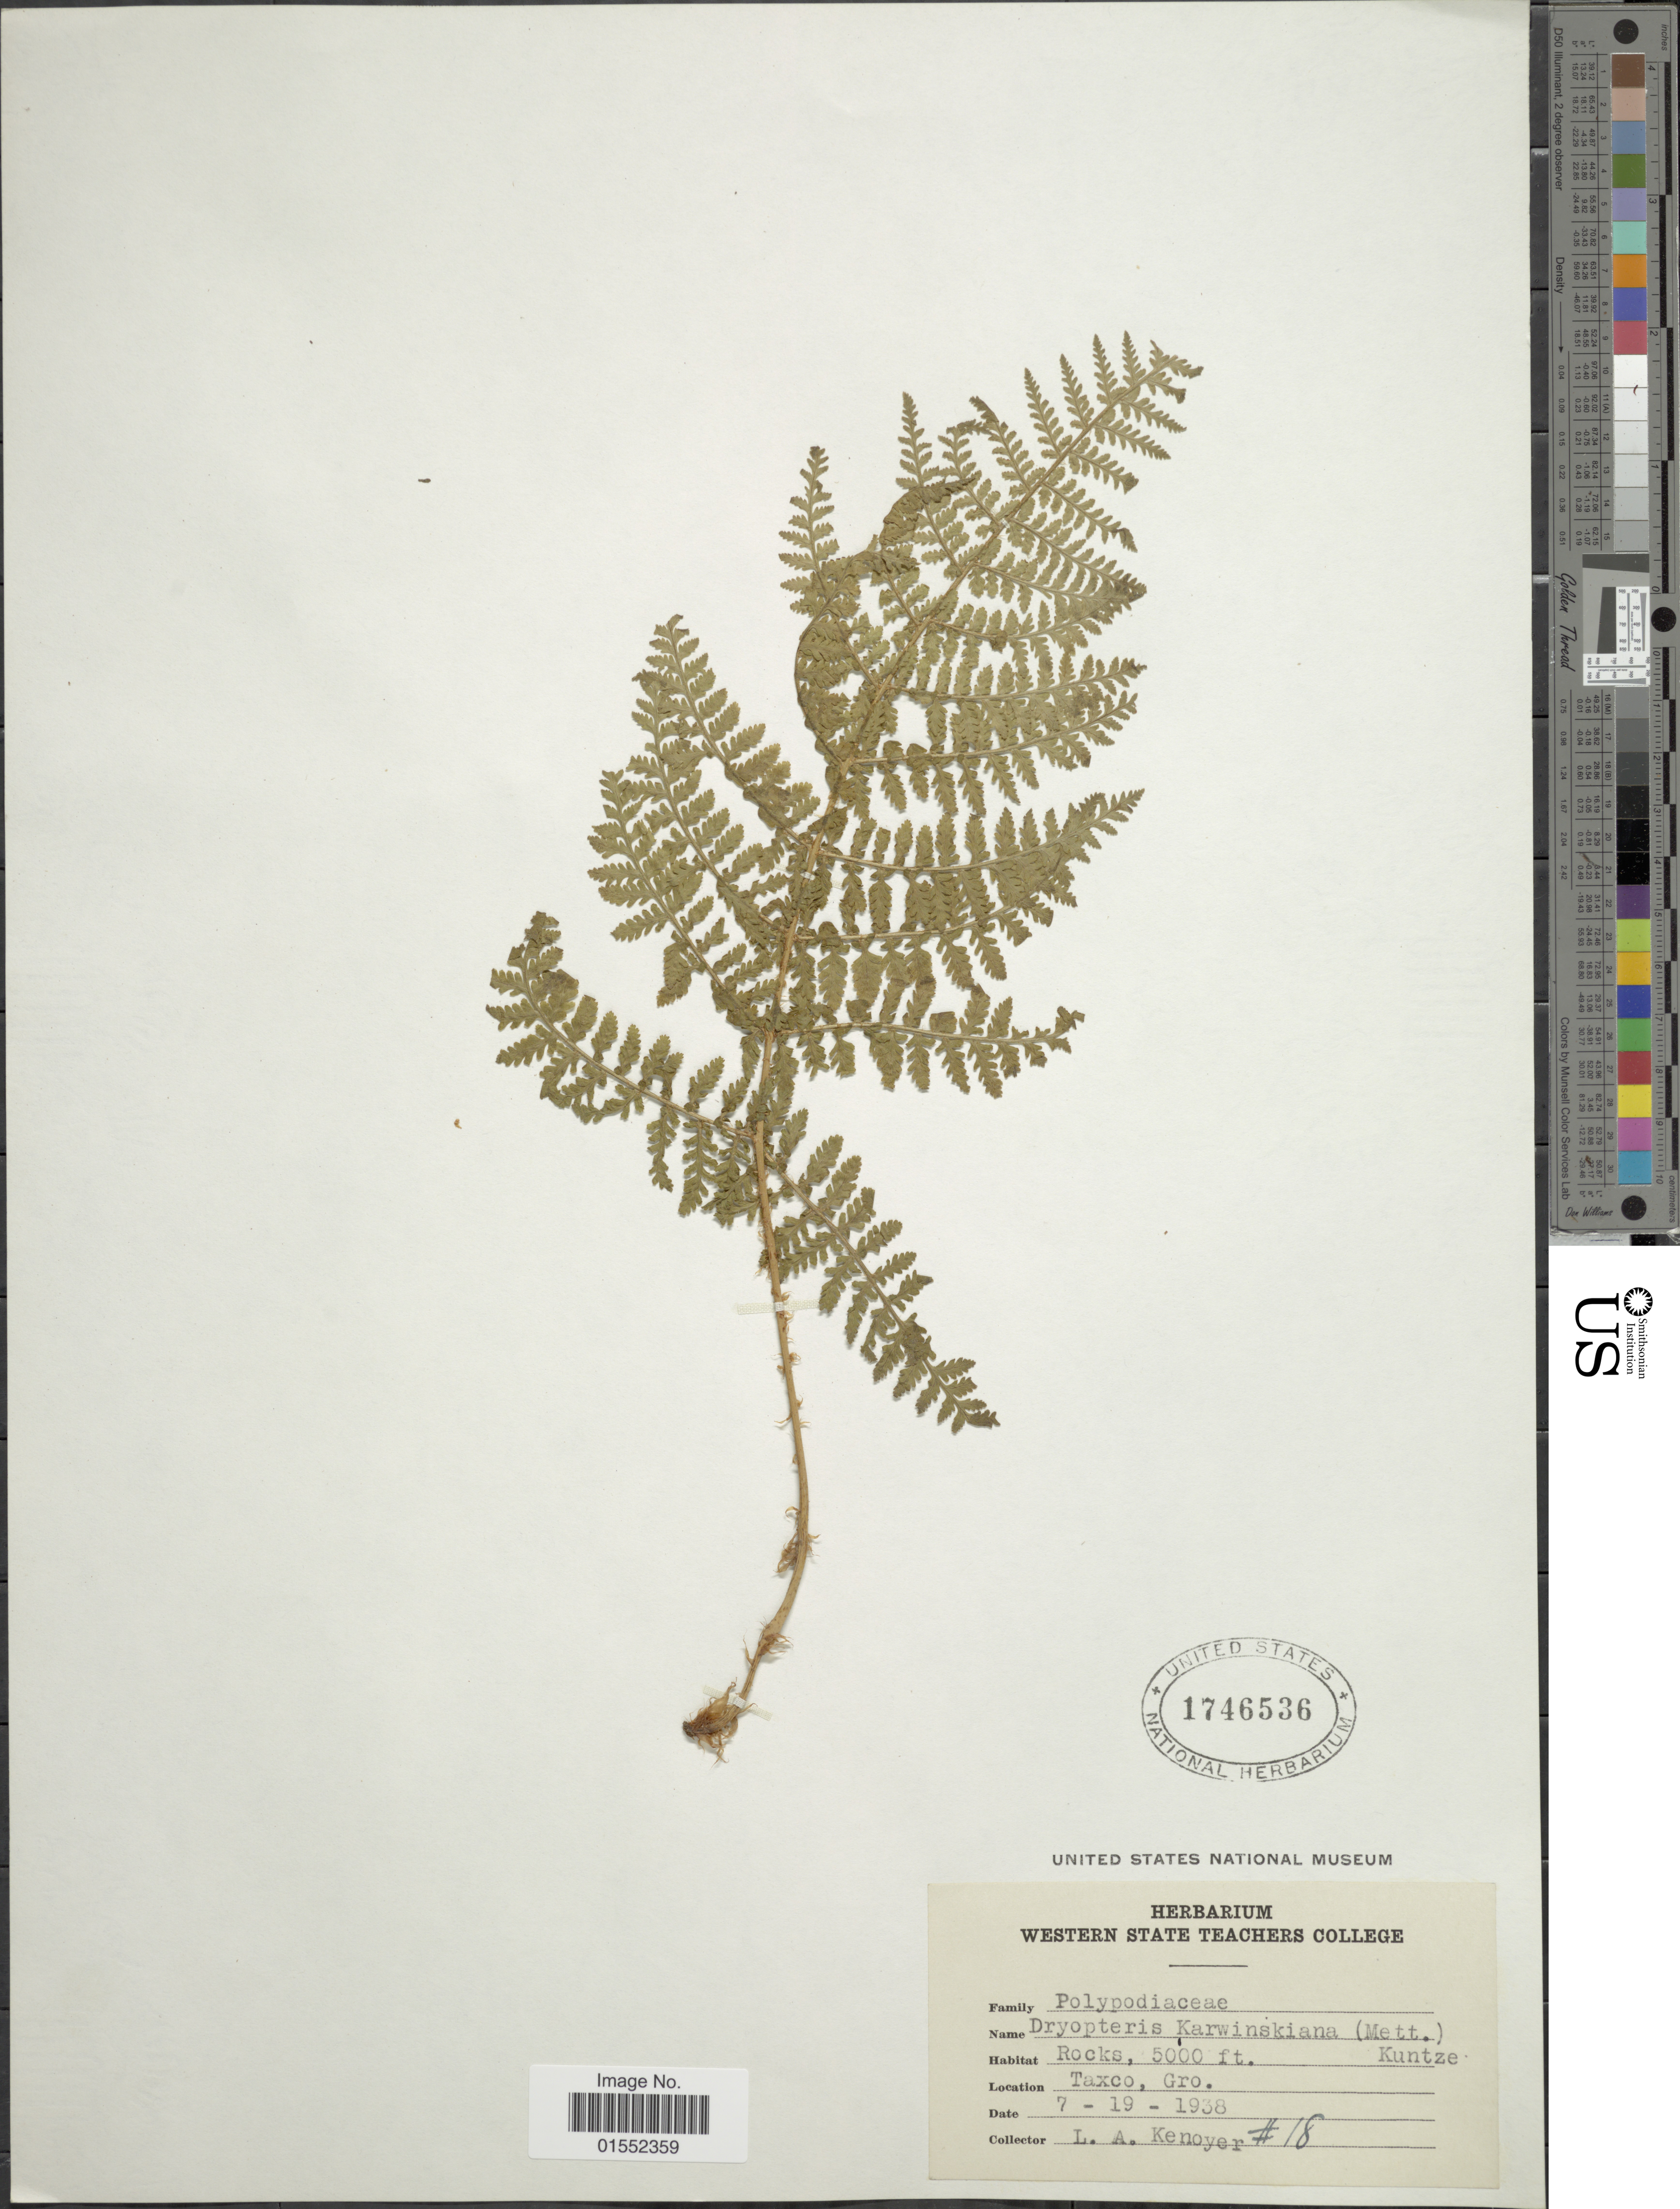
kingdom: Plantae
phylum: Tracheophyta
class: Polypodiopsida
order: Polypodiales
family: Dryopteridaceae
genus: Dryopteris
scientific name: Dryopteris karwinskyana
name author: (Mett.) Kuntze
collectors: L. A. Kenoyer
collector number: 18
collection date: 1938-07-19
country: Mexico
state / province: Guerrero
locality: Taxco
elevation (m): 1524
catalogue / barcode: US 1746536